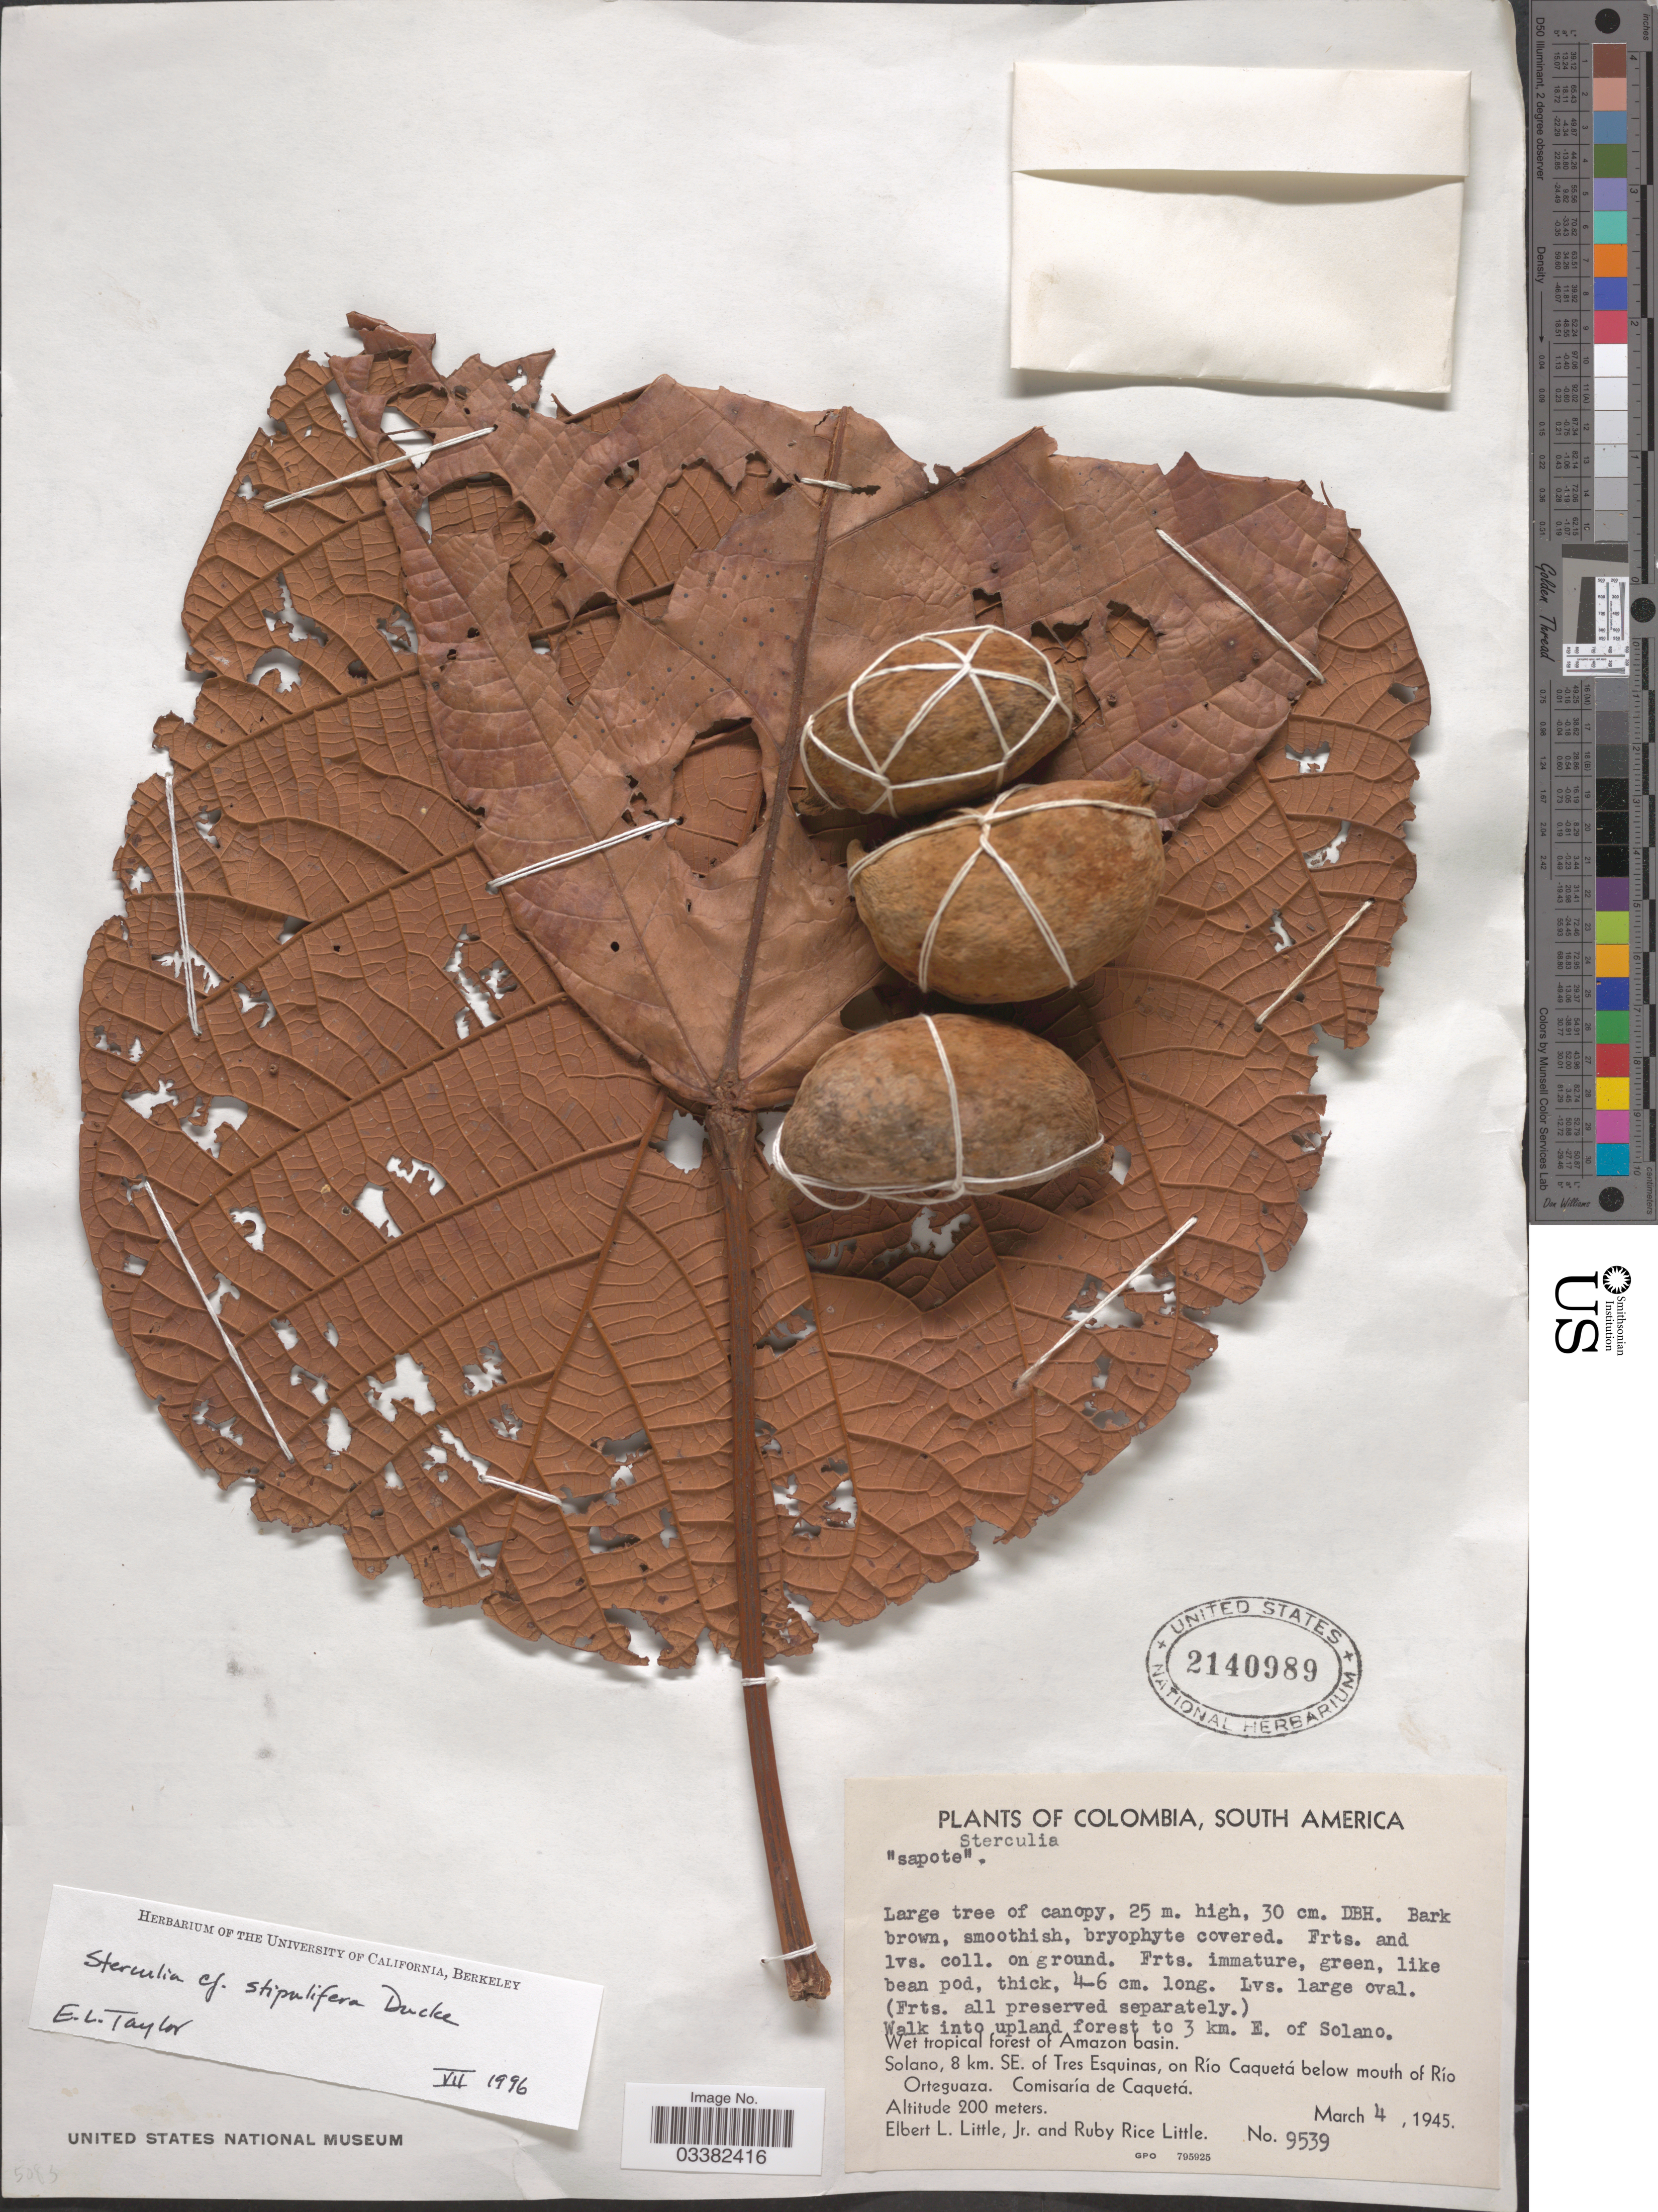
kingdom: Plantae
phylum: Tracheophyta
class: Magnoliopsida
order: Malvales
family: Malvaceae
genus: Sterculia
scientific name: Sterculia stipulifera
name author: Ducke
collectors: E. L. Little & R. R. Little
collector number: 9539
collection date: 1945-03-04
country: Colombia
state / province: Caquetá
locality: Walk into upland forest to 3 km. E. of Solano. Wet tropical forest of Amazon basin. Solano, 8 km. SE. of Tres Esquinas, on Río Caquetá below mouth of Río Orteguaza. Comisaría de Caquetá.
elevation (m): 200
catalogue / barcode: US 2140989